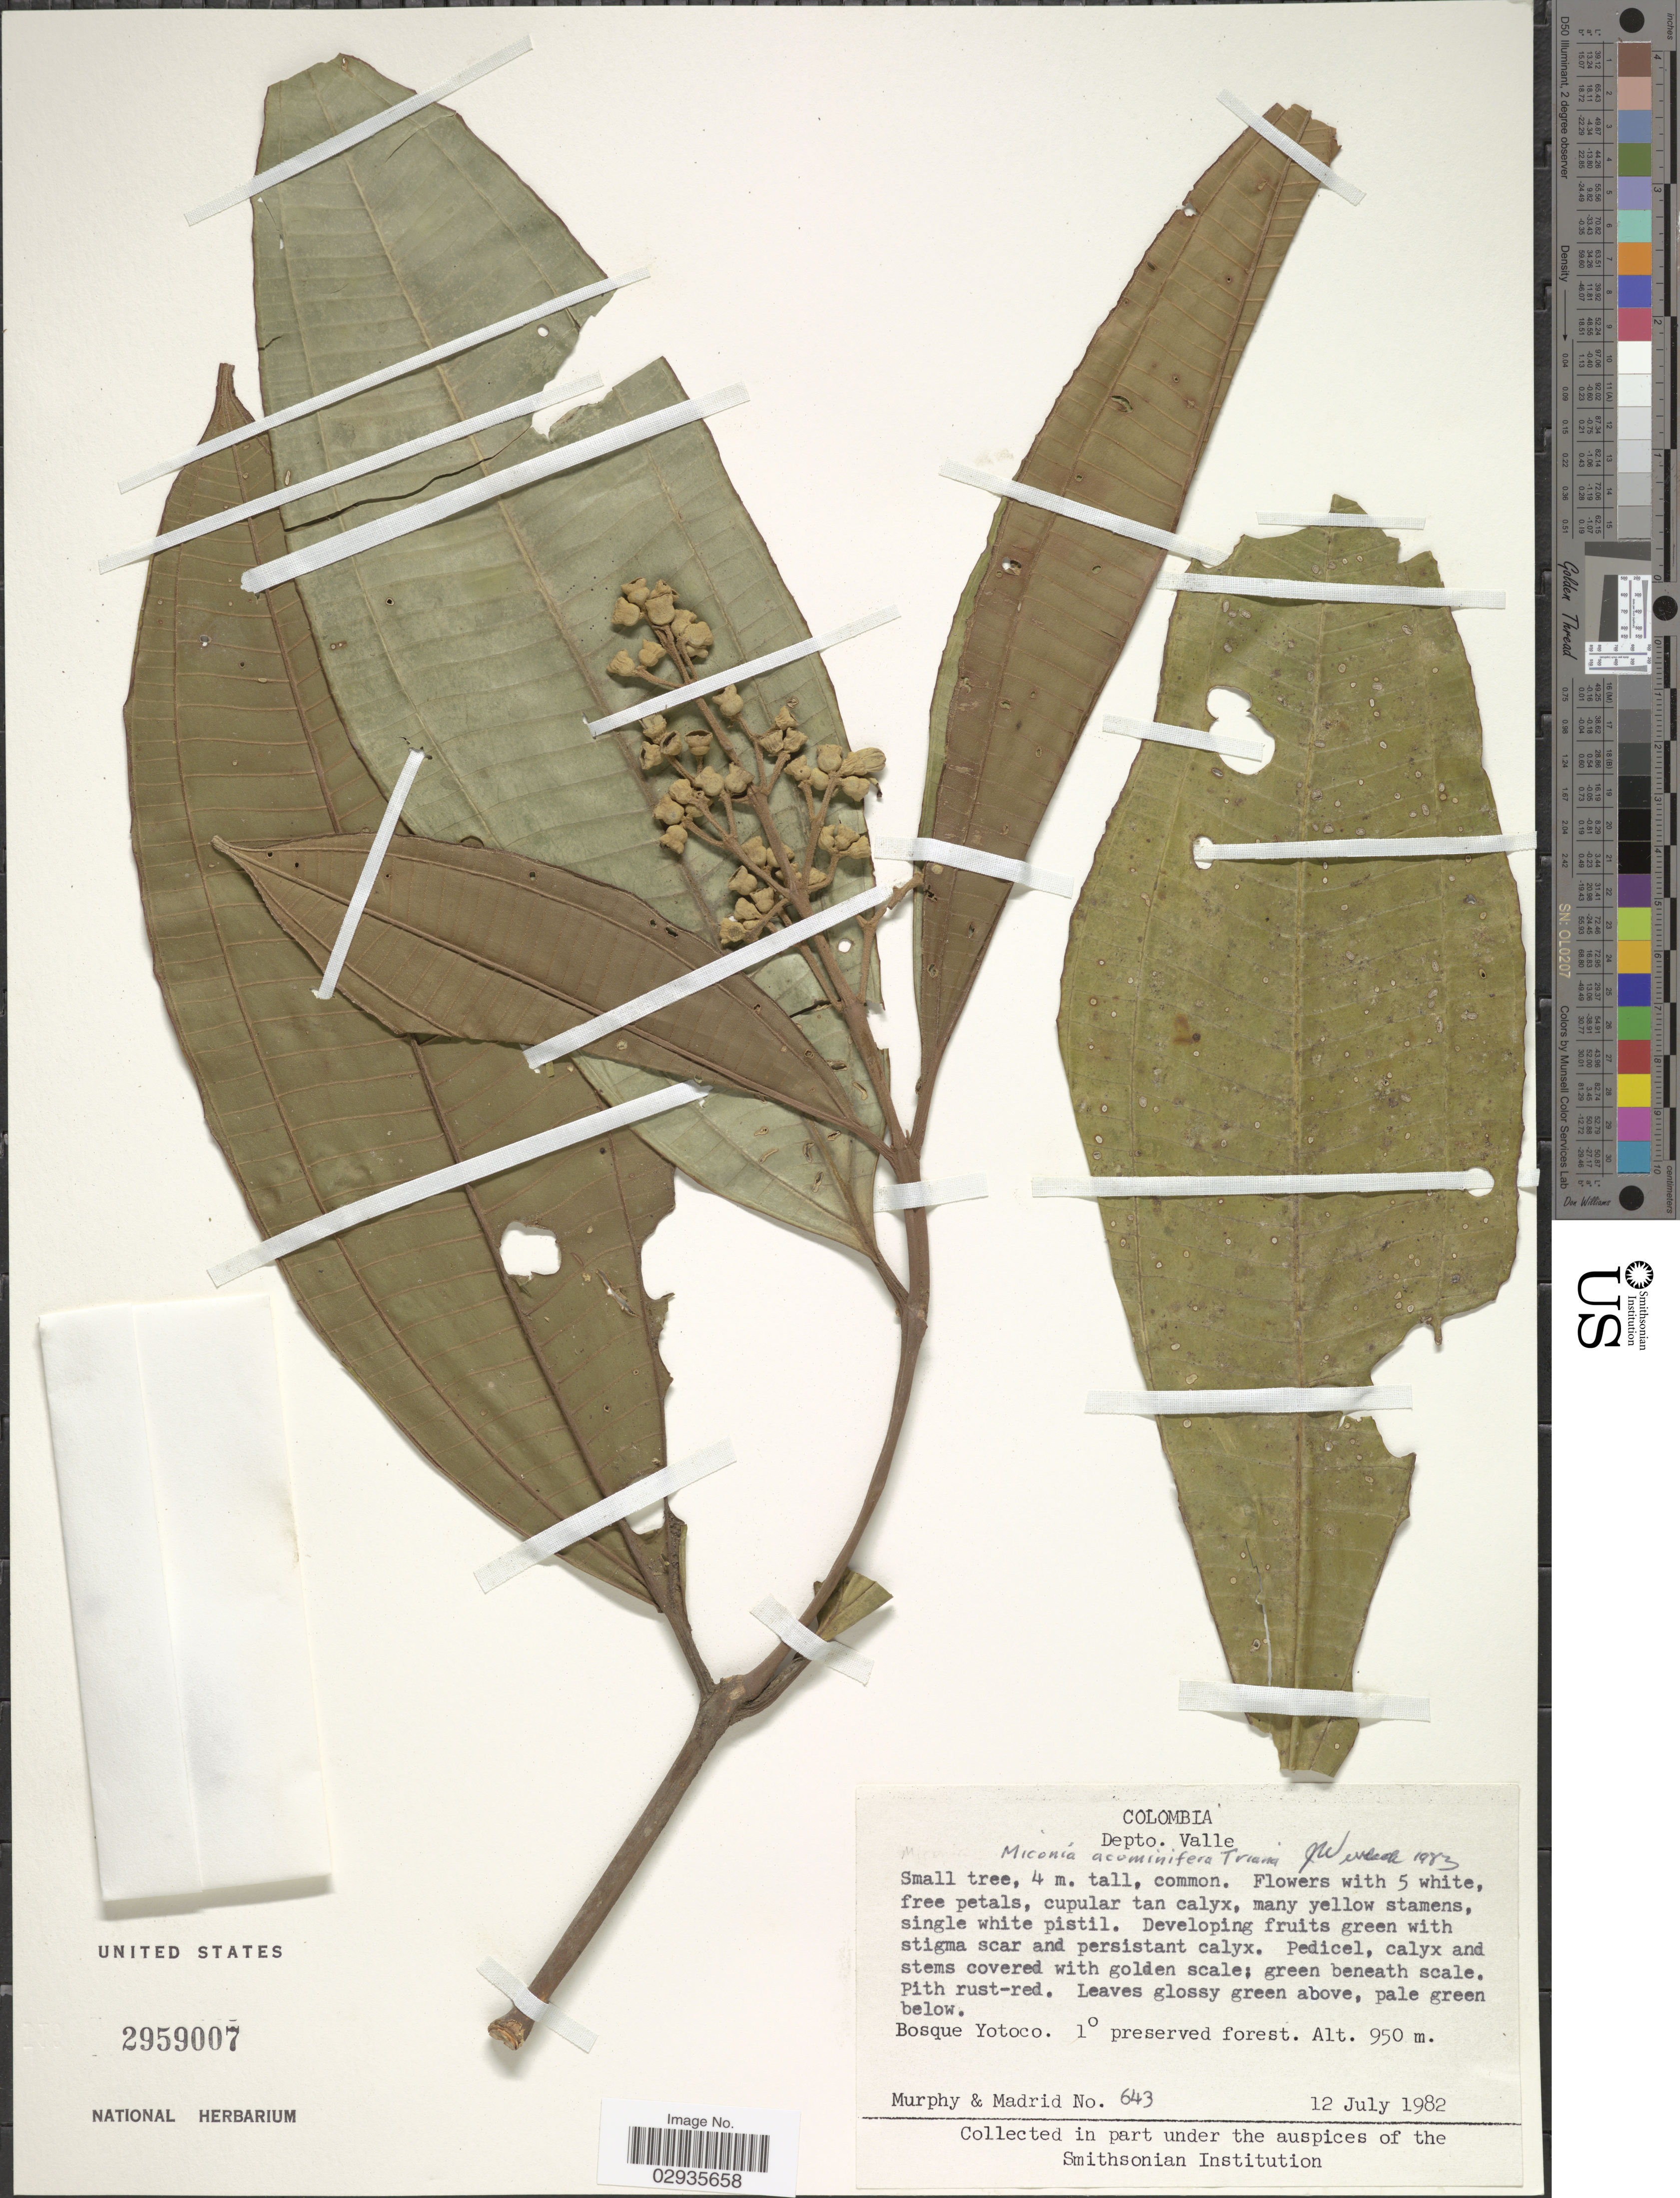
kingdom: Plantae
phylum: Tracheophyta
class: Magnoliopsida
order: Myrtales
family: Melastomataceae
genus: Miconia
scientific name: Miconia acuminifera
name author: Triana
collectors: -. Murphy & -. Madrid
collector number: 643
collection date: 1982-07-12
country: Colombia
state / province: Valle del Cauca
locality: Bosque Yotoco.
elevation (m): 950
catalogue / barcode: US 2959007